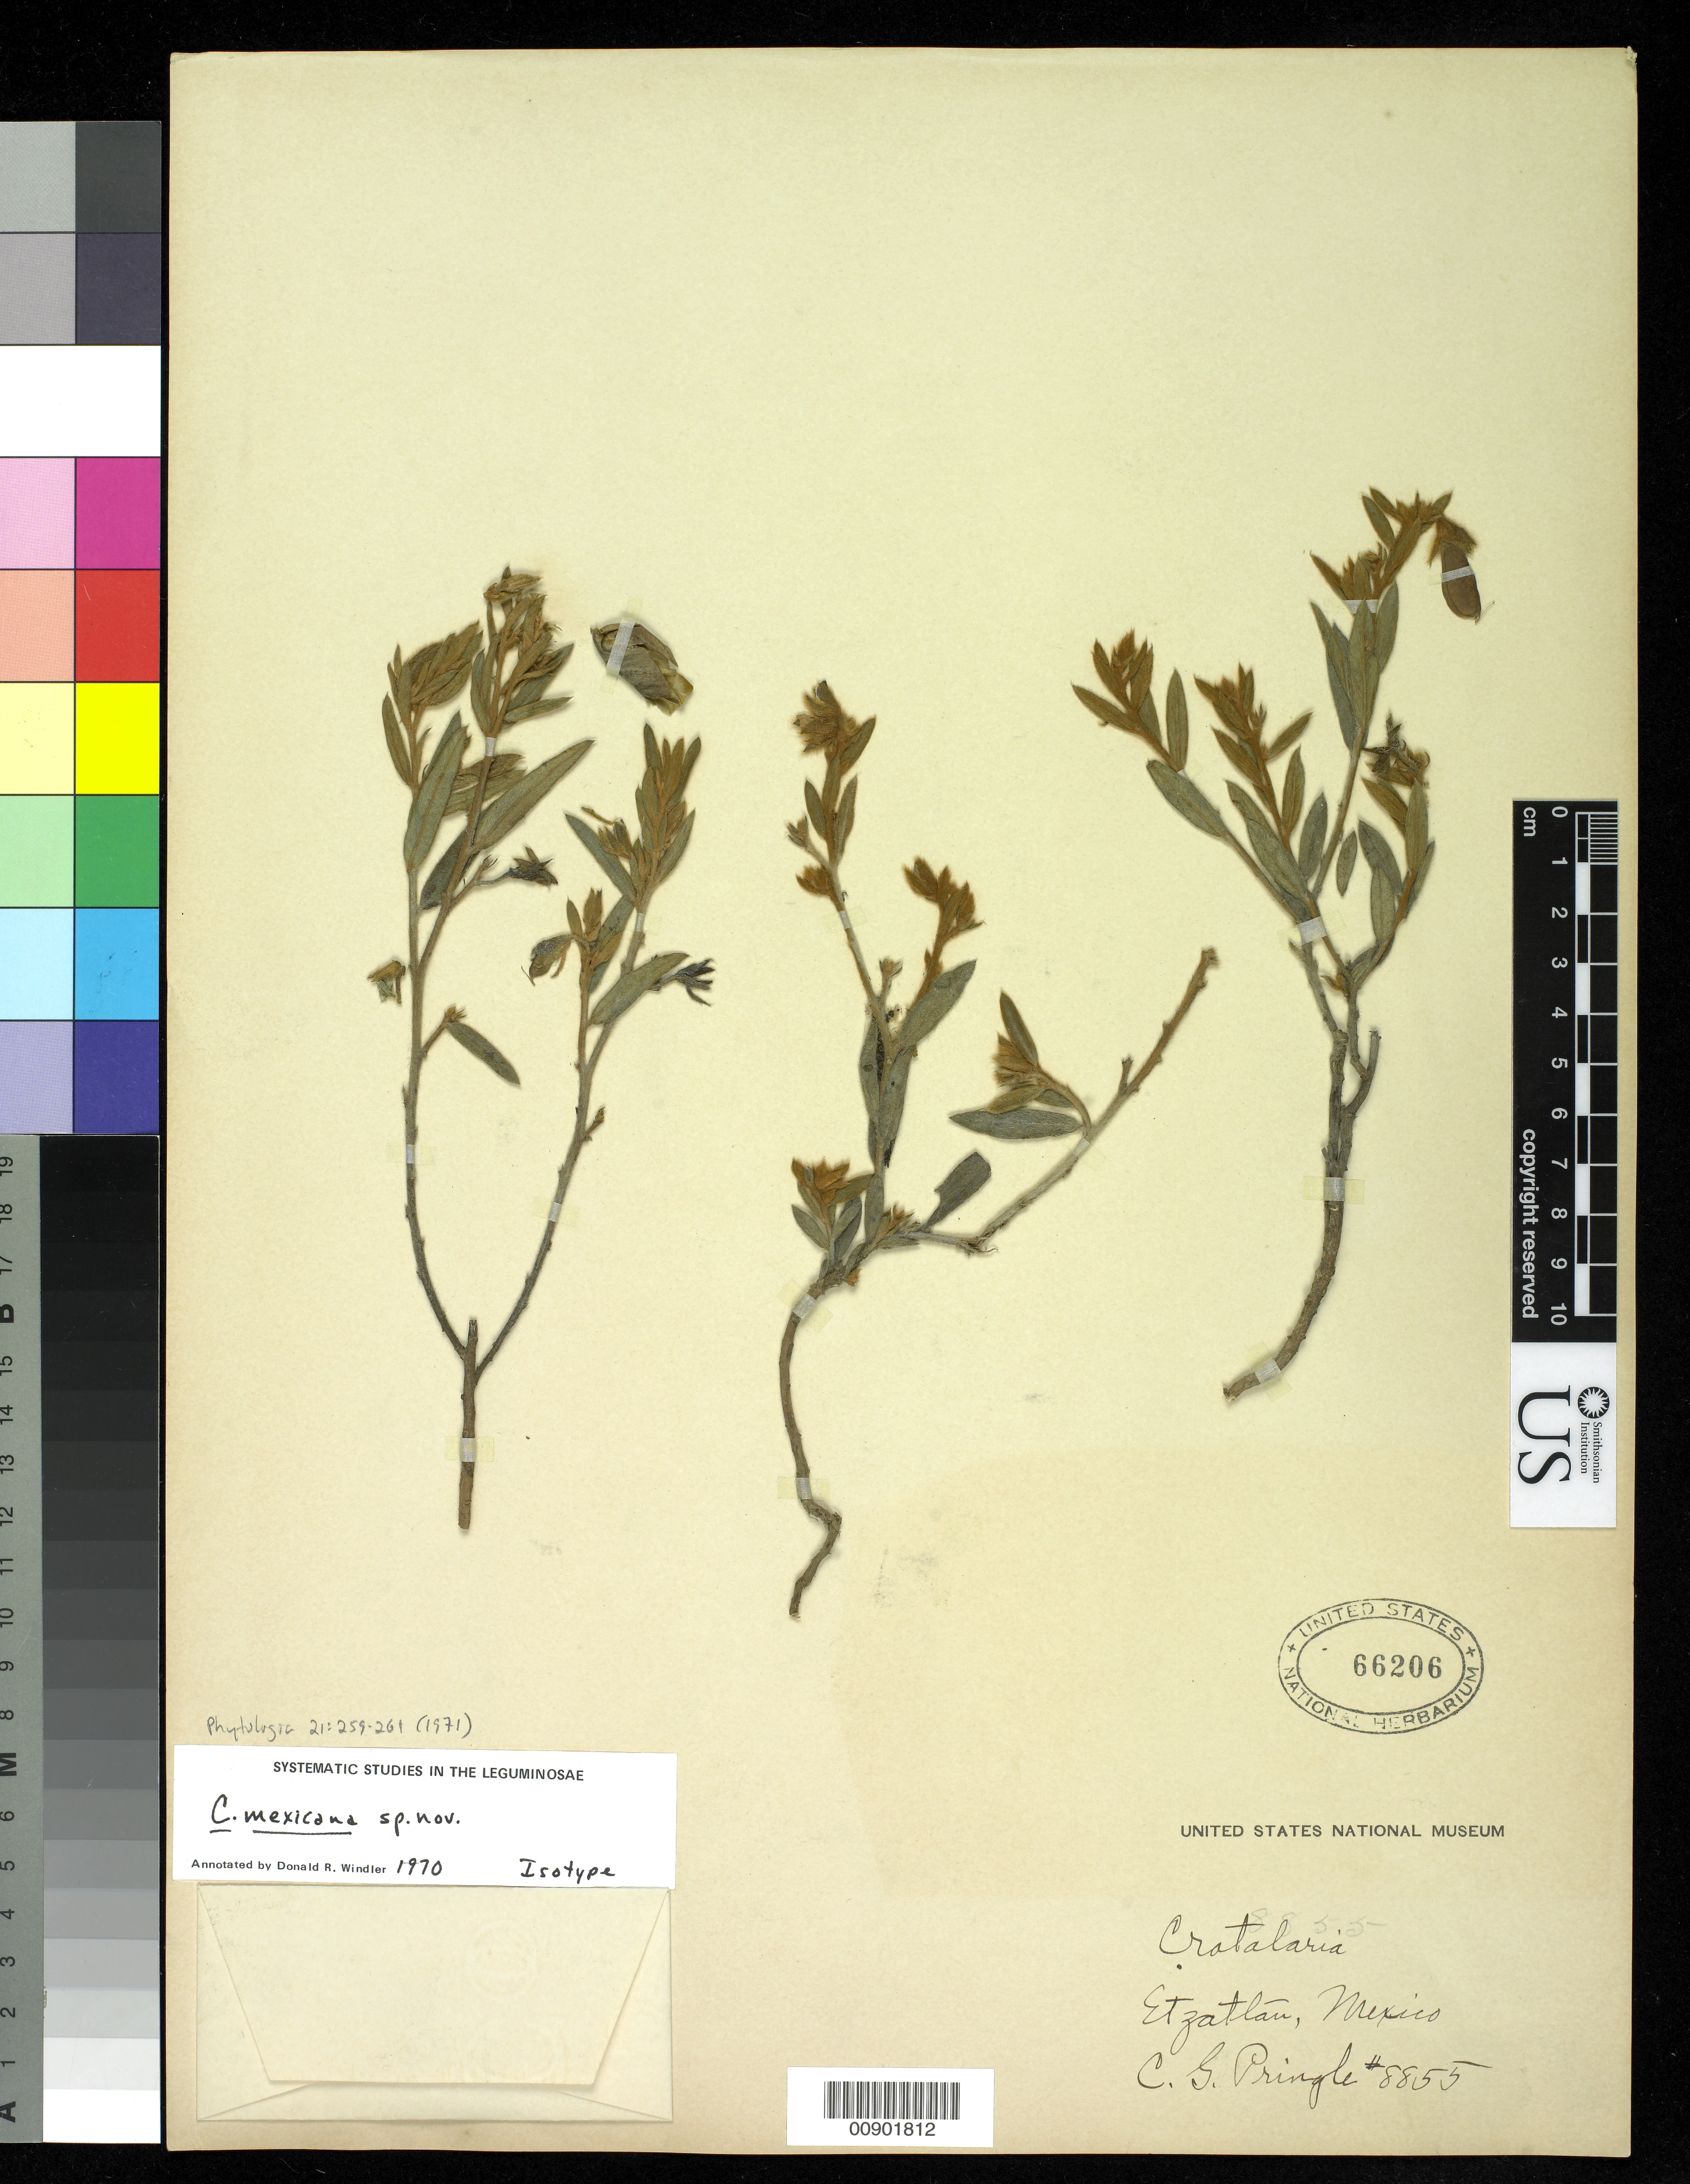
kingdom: Plantae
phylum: Tracheophyta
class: Magnoliopsida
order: Fabales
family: Fabaceae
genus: Crotalaria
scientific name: Crotalaria mexicana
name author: Windler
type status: Isotype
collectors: C. G. Pringle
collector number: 8855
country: Mexico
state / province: Jalisco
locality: Etzatlan.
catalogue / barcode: US 66206